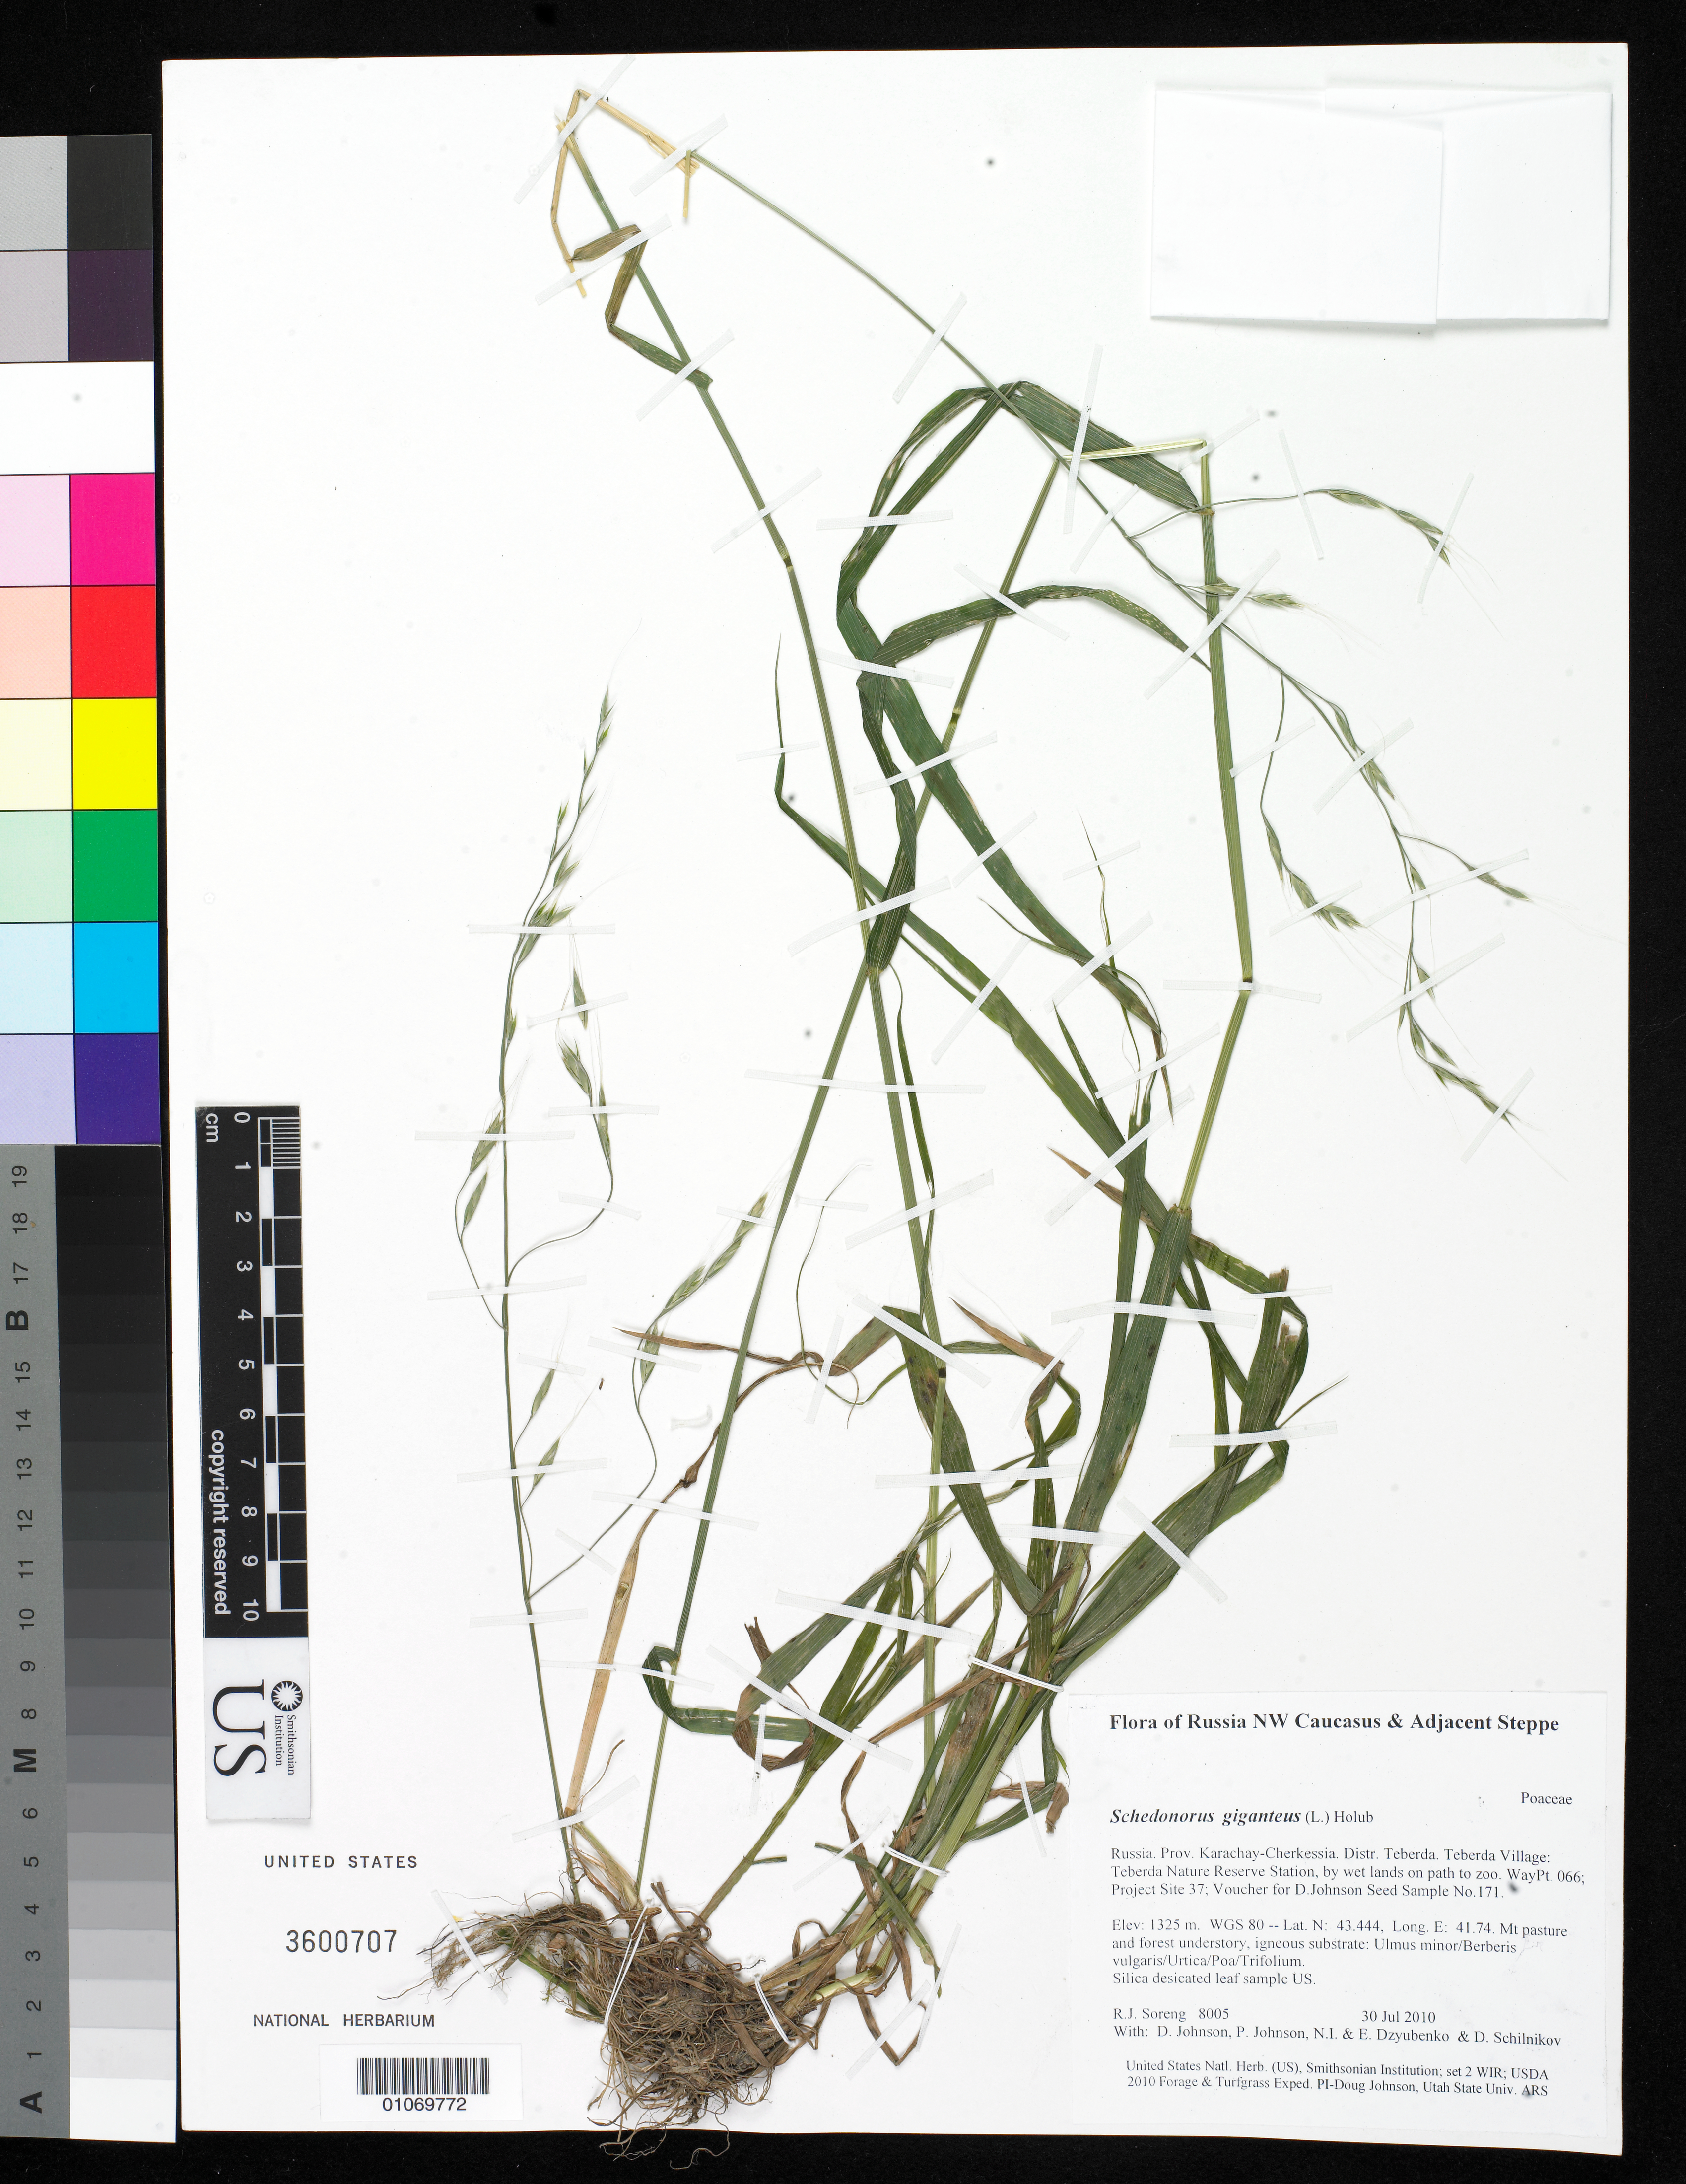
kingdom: Plantae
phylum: Tracheophyta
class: Liliopsida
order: Poales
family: Poaceae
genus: Lolium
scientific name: Lolium giganteum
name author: (L.) Darbysh.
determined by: Poaceae Reorganization Project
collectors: R. J. Soreng, D. Johnson, P. Johnson, N. Dzyubenko, E. Dzyubenko & D. Schilnikov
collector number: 8005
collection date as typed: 30 Jul 2010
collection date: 2010-07-30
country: Russian Federation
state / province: Karachay-Cherkess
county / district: Teberda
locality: Teberda Village: Teberda Nature Reserve Station, by wet lands on path to zoo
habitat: Mt pasture and forest understory, igneous substrate: Ulmus minor/Berberis vulgaris/Urtica/Poa/Trifolium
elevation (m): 1325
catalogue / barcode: US 3600707